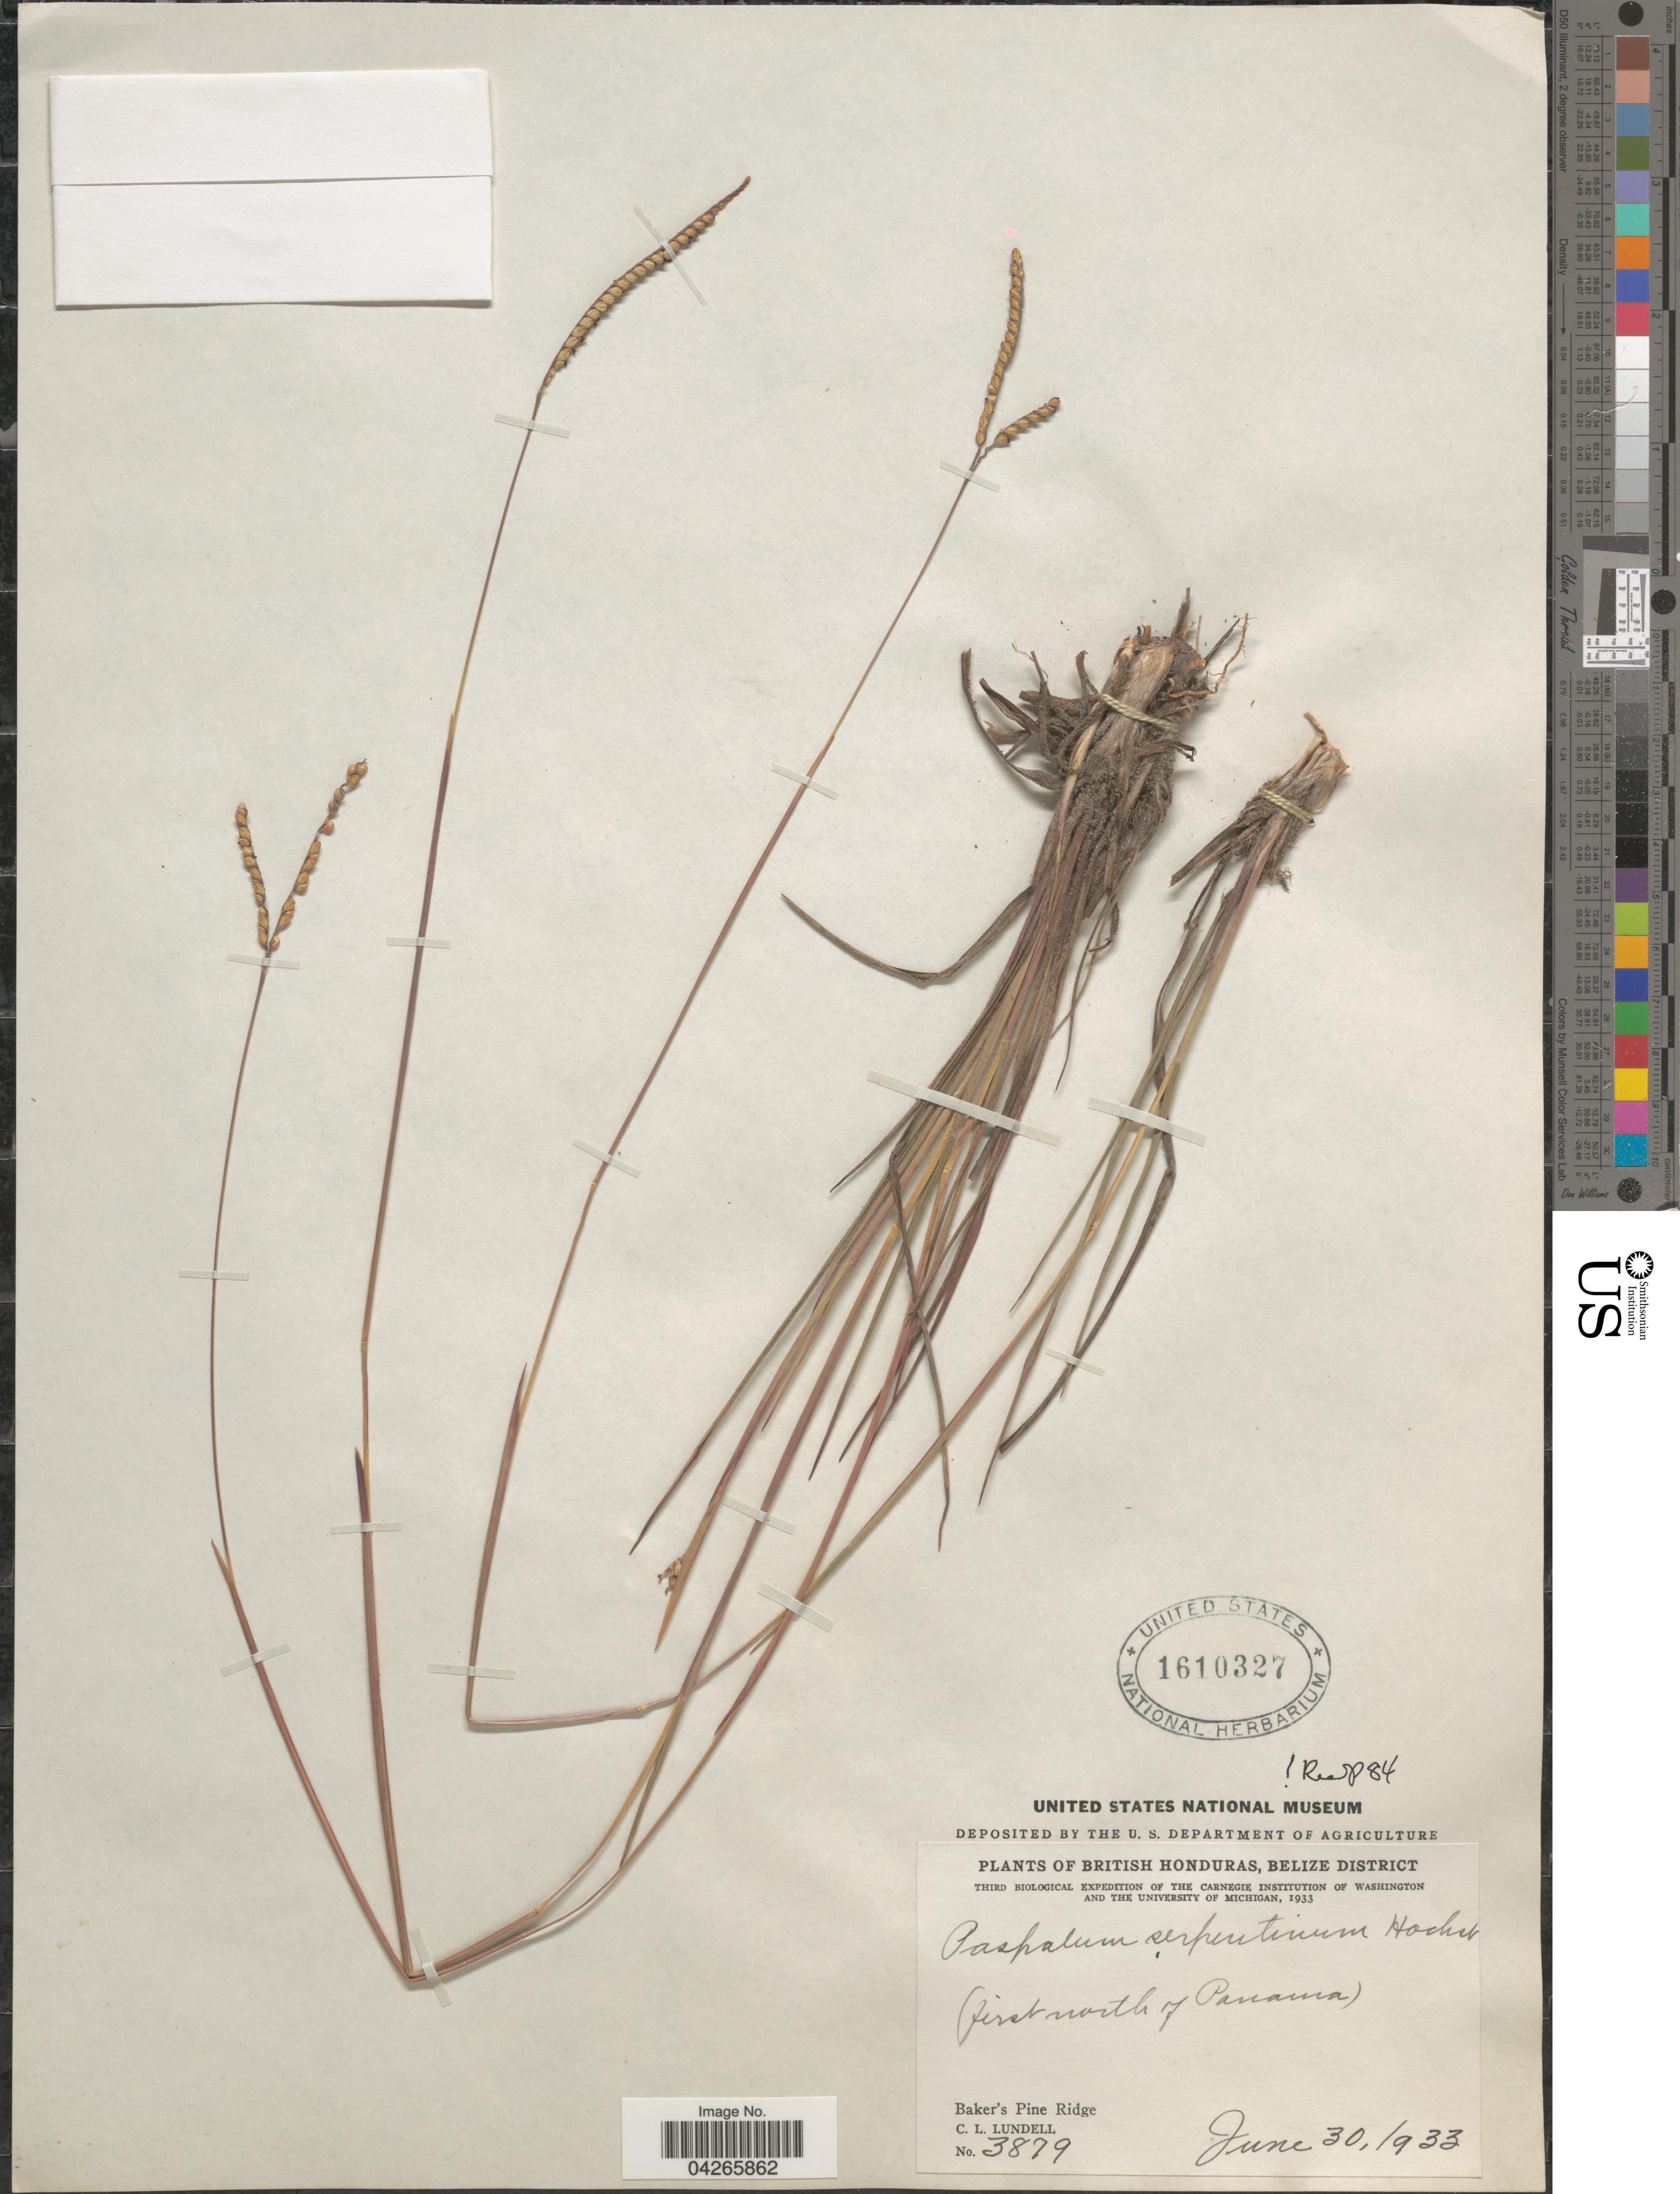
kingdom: Plantae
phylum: Tracheophyta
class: Liliopsida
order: Poales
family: Poaceae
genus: Paspalum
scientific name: Paspalum serpentinum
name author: Hochst. ex Steud.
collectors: C. L. Lundell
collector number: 3879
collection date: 1933-06-30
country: Belize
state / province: Belize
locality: British Honduras, Belize District. Third Biological Expedition. Baker's Pine Ridge.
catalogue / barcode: US 1610327